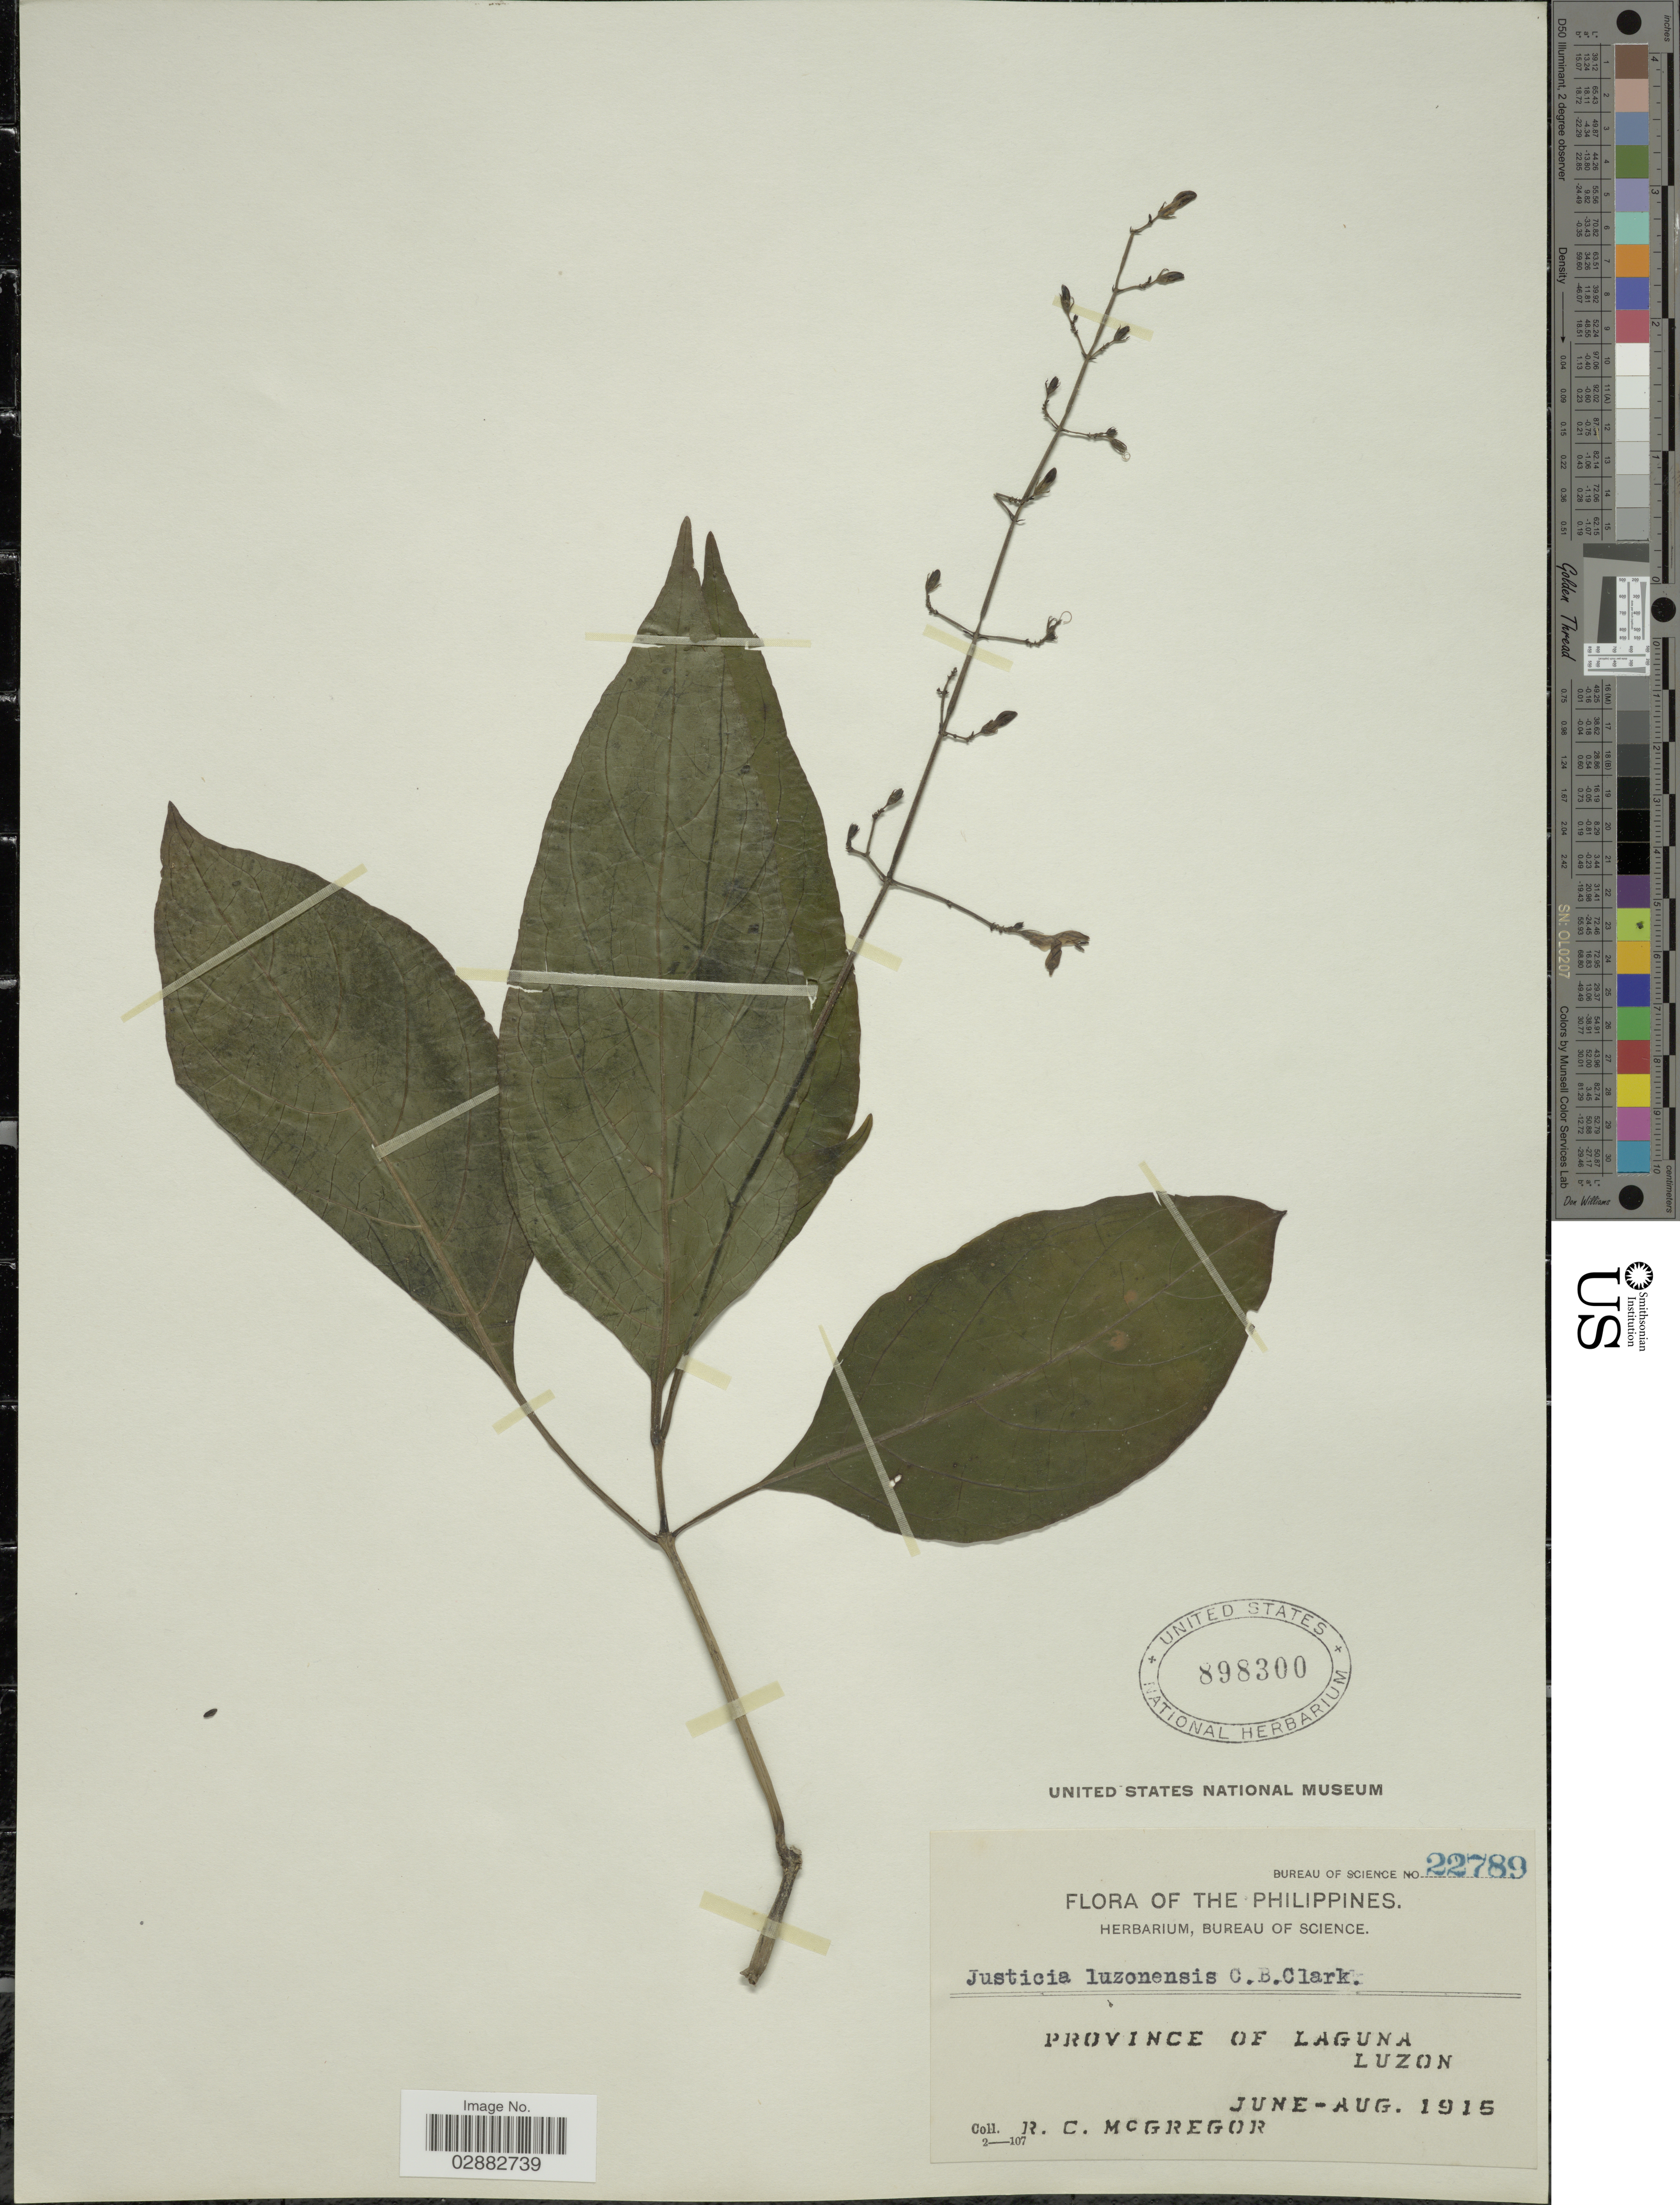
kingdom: Plantae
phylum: Tracheophyta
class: Magnoliopsida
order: Lamiales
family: Acanthaceae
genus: Justicia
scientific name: Justicia luzonensis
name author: C.B. Clarke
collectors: R. C. McGregor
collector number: Bureau of Science 22789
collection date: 1915-06/1915-08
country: Philippines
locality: Province of Laguna, Luzon.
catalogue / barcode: US 898300